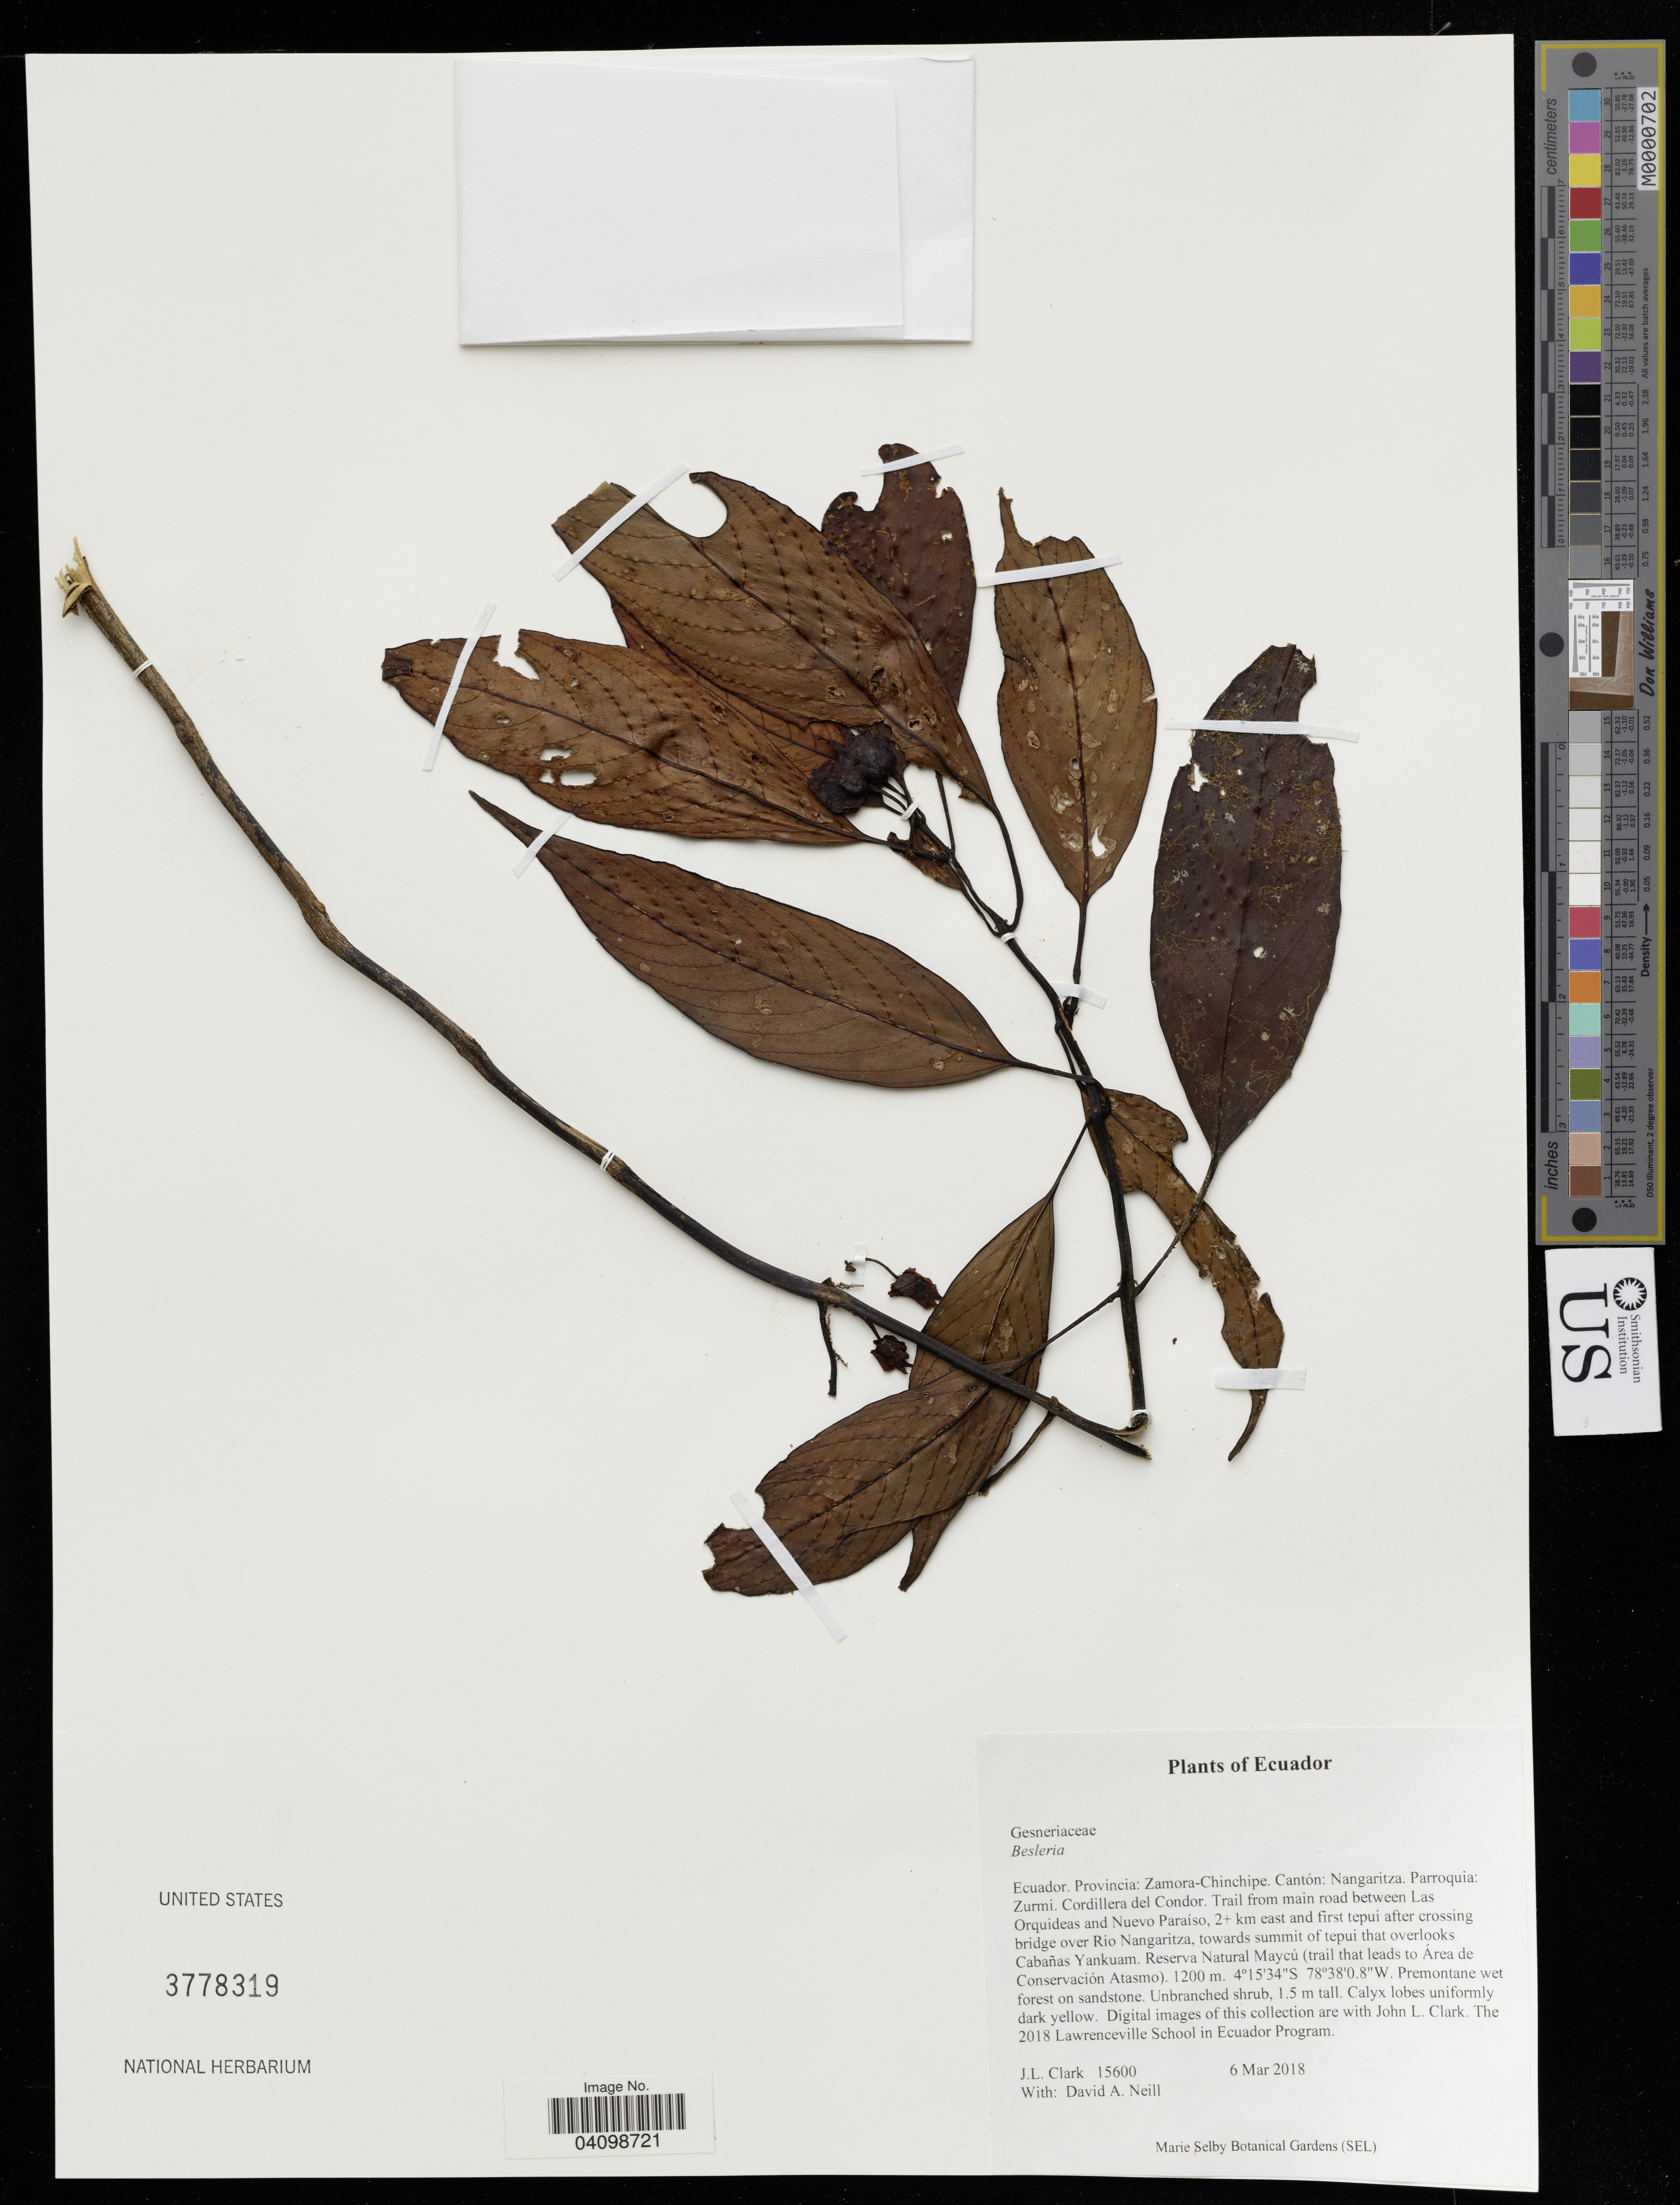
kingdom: Plantae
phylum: Tracheophyta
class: Magnoliopsida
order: Lamiales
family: Gesneriaceae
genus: Besleria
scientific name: Besleria sp.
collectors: J. Clark & D. A. Neill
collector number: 15600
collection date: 2018-03-06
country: Ecuador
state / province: Zamora-Chinchipe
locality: Cantón: Nangaritza. Parroquia: Zurmi. Cordillera del Condor. Trail from main road between Las Orquideas and Nuevo Paraíso, 2+ km east and first tepui after crossing bridge over Rio Nangaritza, towards summit of tepui that overlooks Cabañas Yankuam. Reserv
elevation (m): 1200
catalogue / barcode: US 3778319